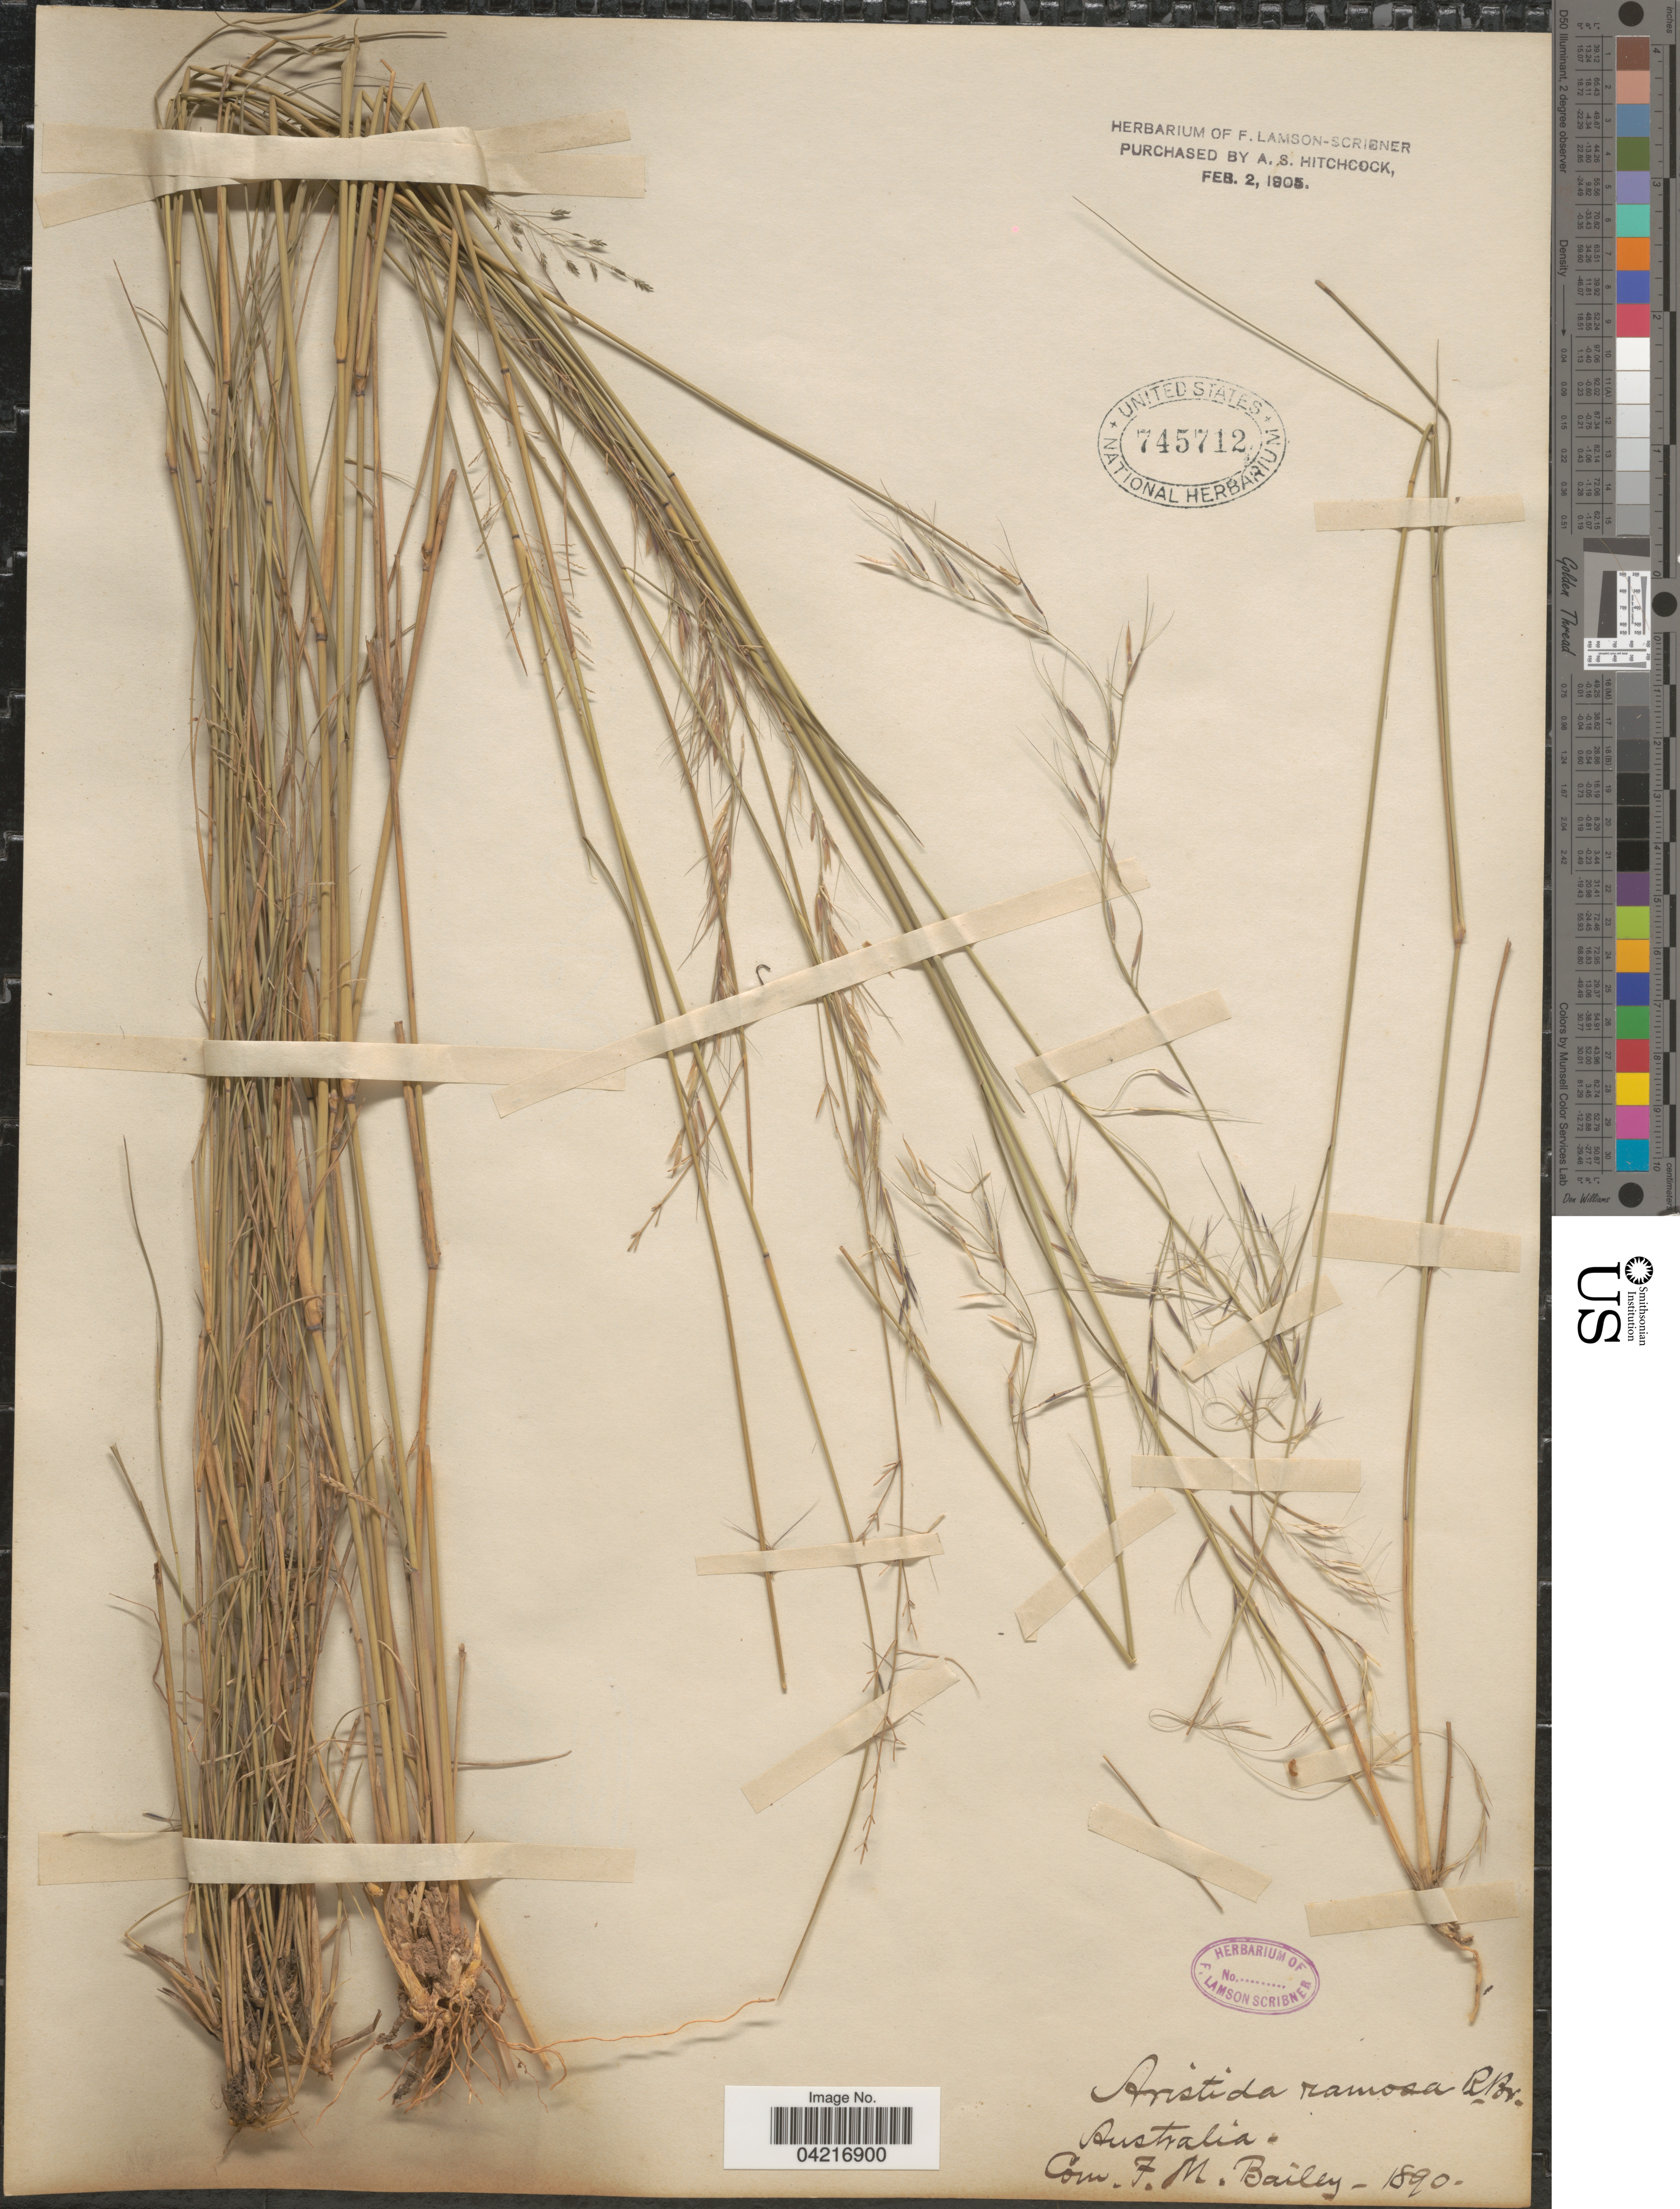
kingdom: Plantae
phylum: Tracheophyta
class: Liliopsida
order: Poales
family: Poaceae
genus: Aristida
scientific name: Aristida ramosa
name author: R. Br.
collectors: ex herb. F. Lamson Scribner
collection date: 1890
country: Australia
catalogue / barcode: US 745712